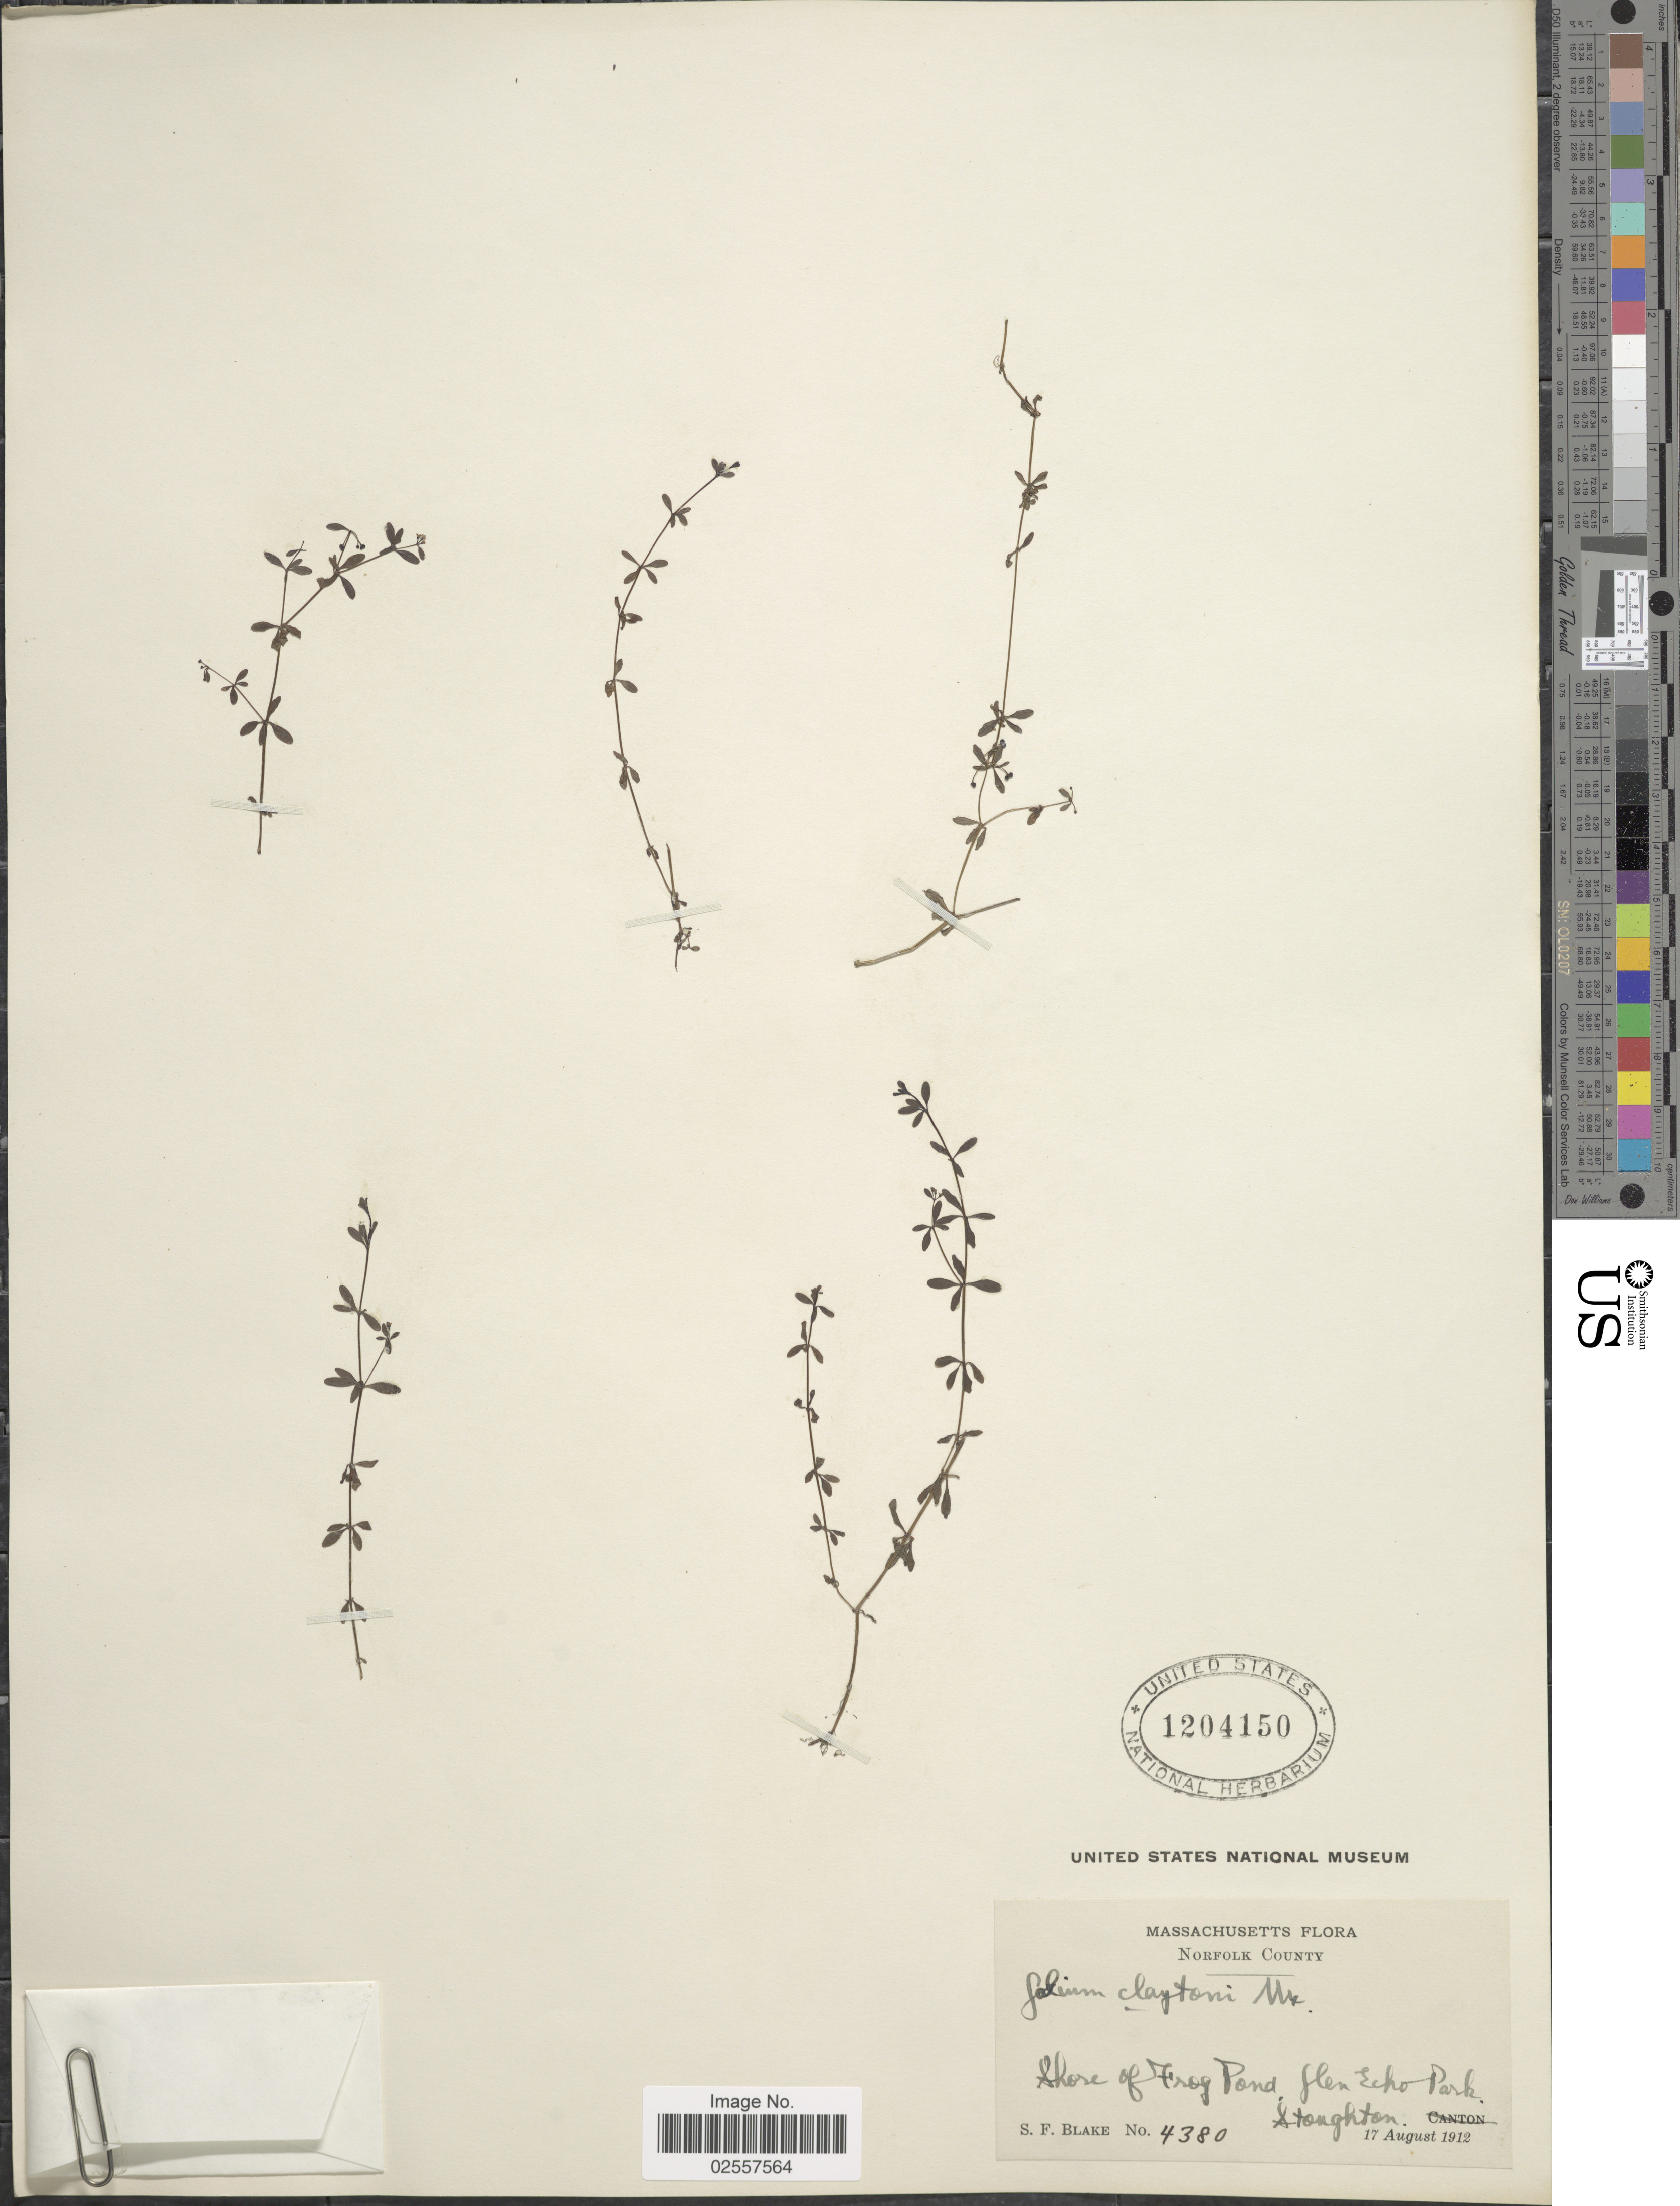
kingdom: Plantae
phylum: Tracheophyta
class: Magnoliopsida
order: Gentianales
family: Rubiaceae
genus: Galium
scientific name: Galium claytoni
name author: Michx.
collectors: S. Blake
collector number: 4380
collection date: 1912-08-17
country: United States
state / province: Massachusetts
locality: Norfolk County, Shore of Frog Pond, Glen Echo Park, Stonghton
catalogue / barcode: US 1204150